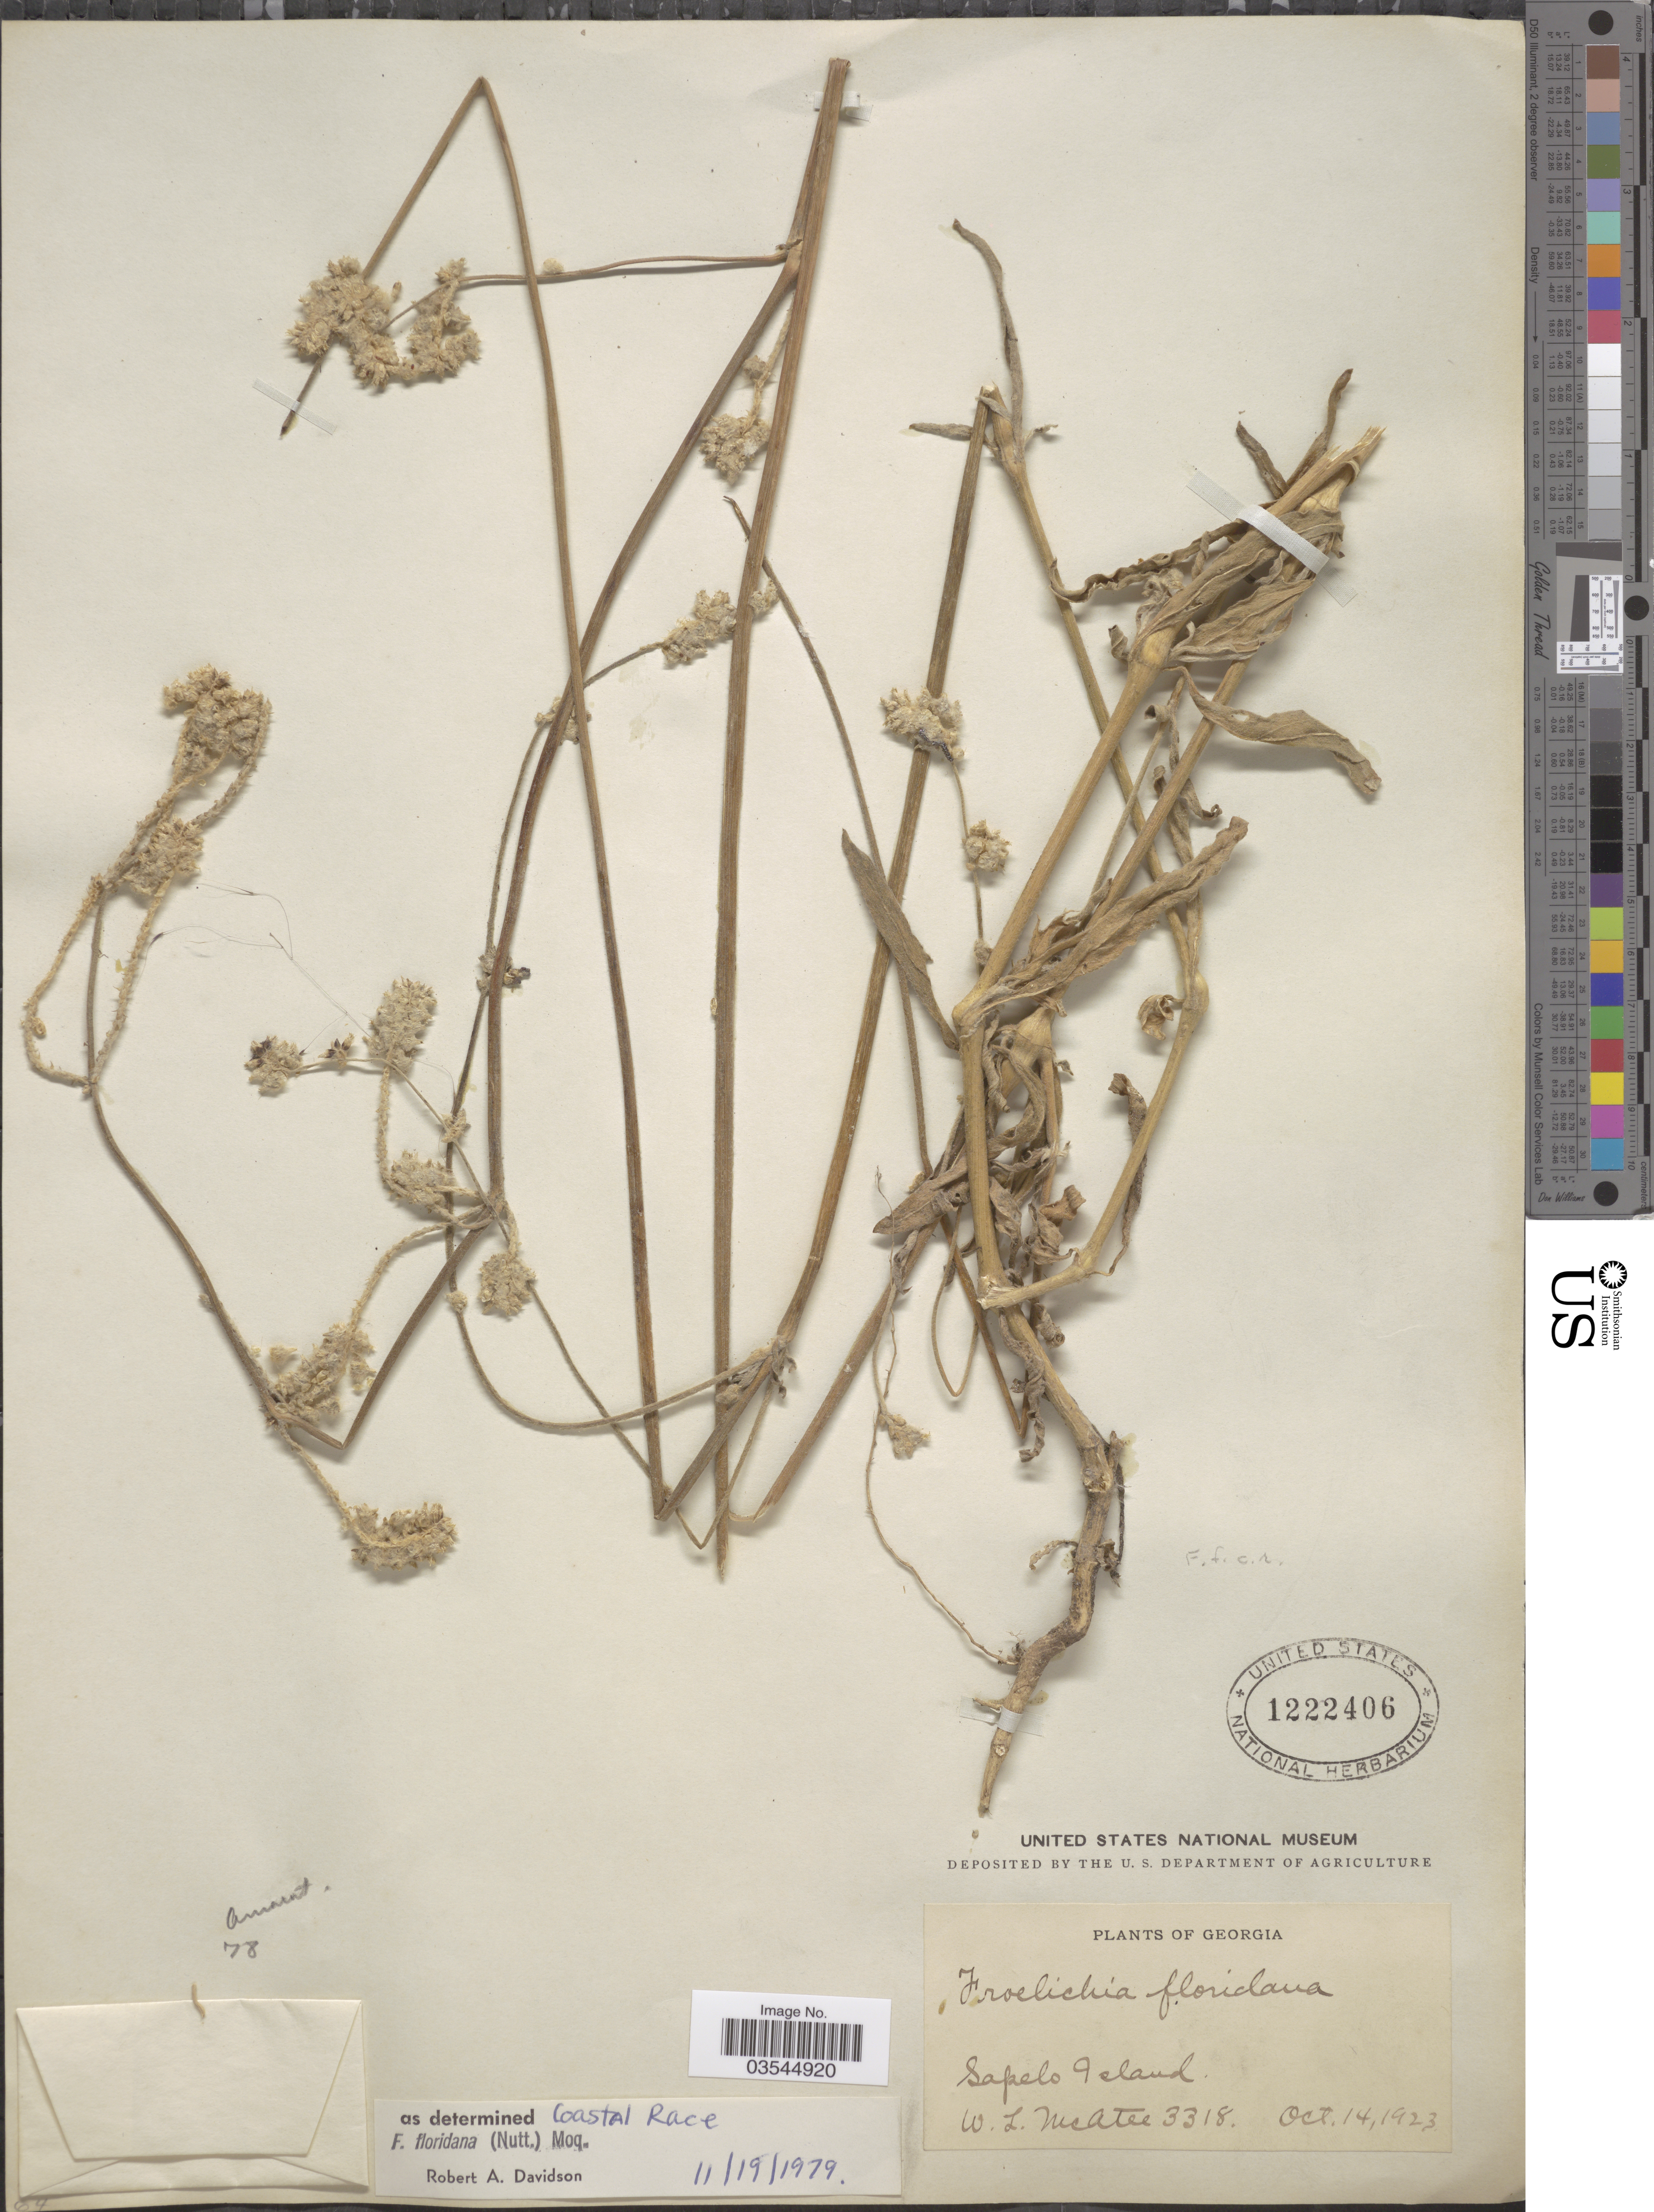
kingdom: Plantae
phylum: Tracheophyta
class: Magnoliopsida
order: Caryophyllales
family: Amaranthaceae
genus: Froelichia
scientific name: Froelichia floridana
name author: (Nutt.) Moq.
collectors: W. McAtee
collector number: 3318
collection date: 1923-10-14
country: United States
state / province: Georgia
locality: Sapelo Island.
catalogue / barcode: US 1222406